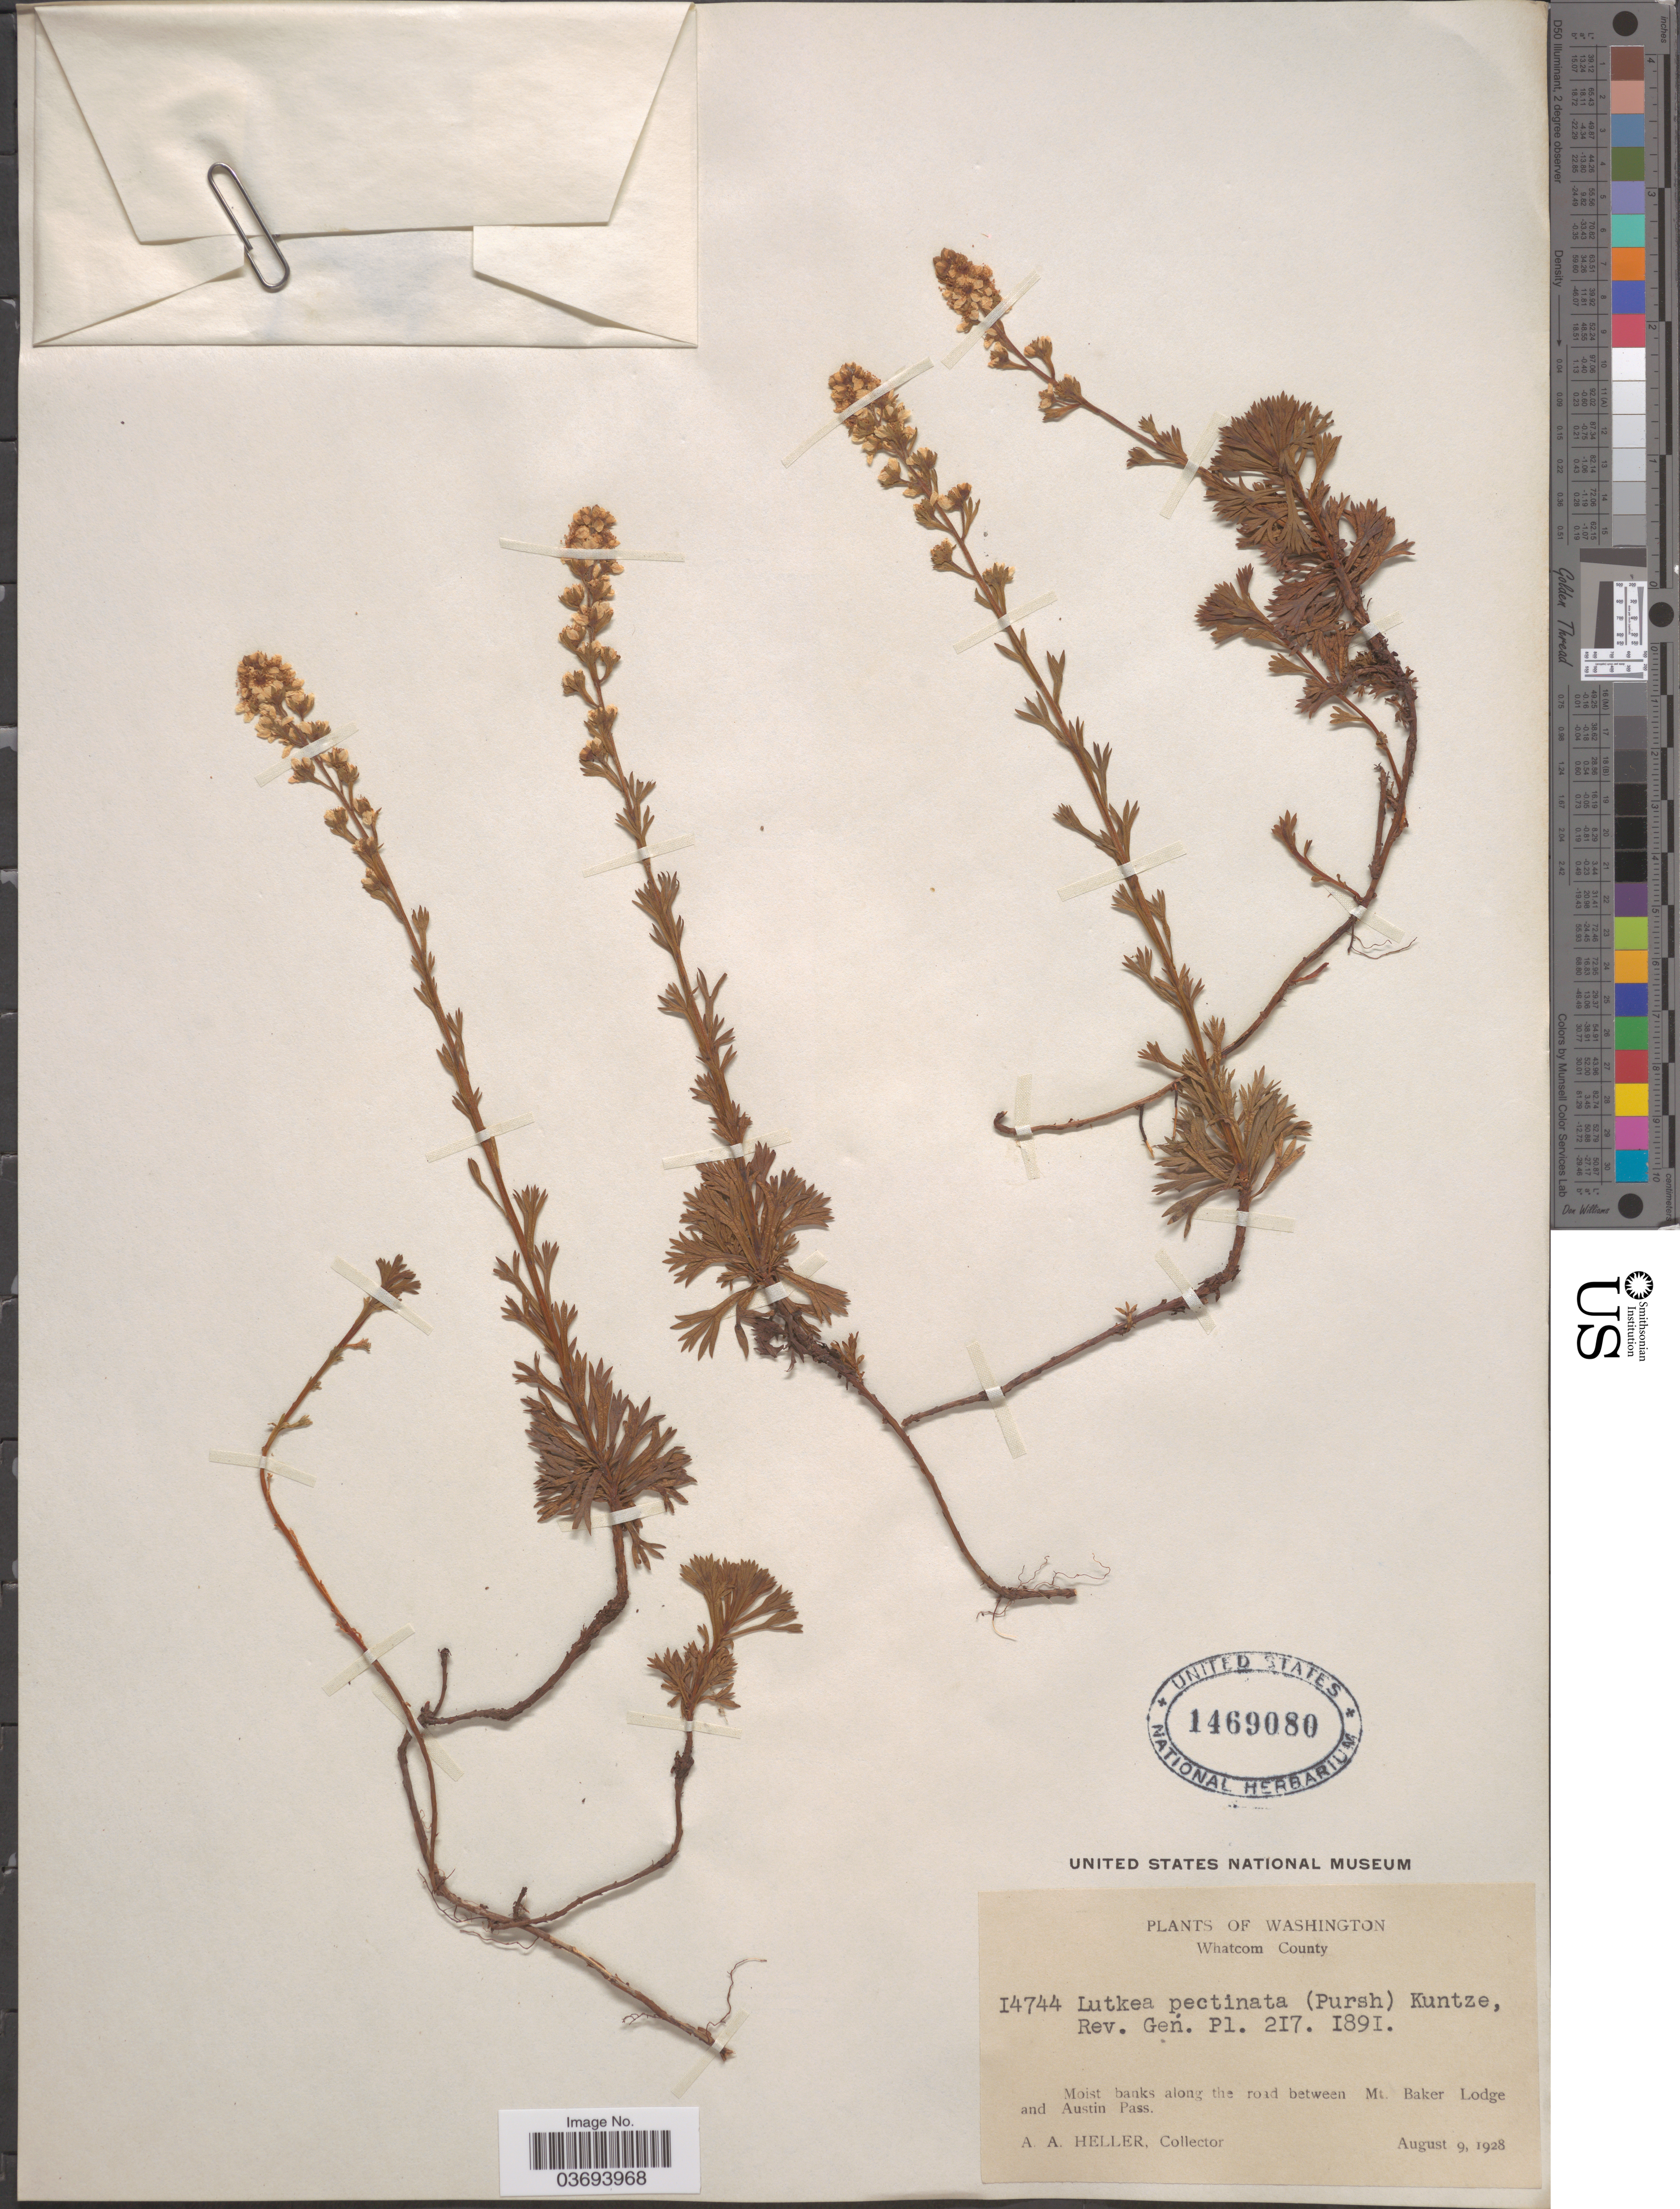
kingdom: Plantae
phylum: Tracheophyta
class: Magnoliopsida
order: Rosales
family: Rosaceae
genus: Luetkea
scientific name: Luetkea pectinata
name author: (Pursh) Kuntze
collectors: A. A. Heller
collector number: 14744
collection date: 1928-08-09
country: United States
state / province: Washington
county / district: Whatcom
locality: Whatcom County. Along the road between Mt. Baker Lodge and Austin Pass.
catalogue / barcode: US 1469080